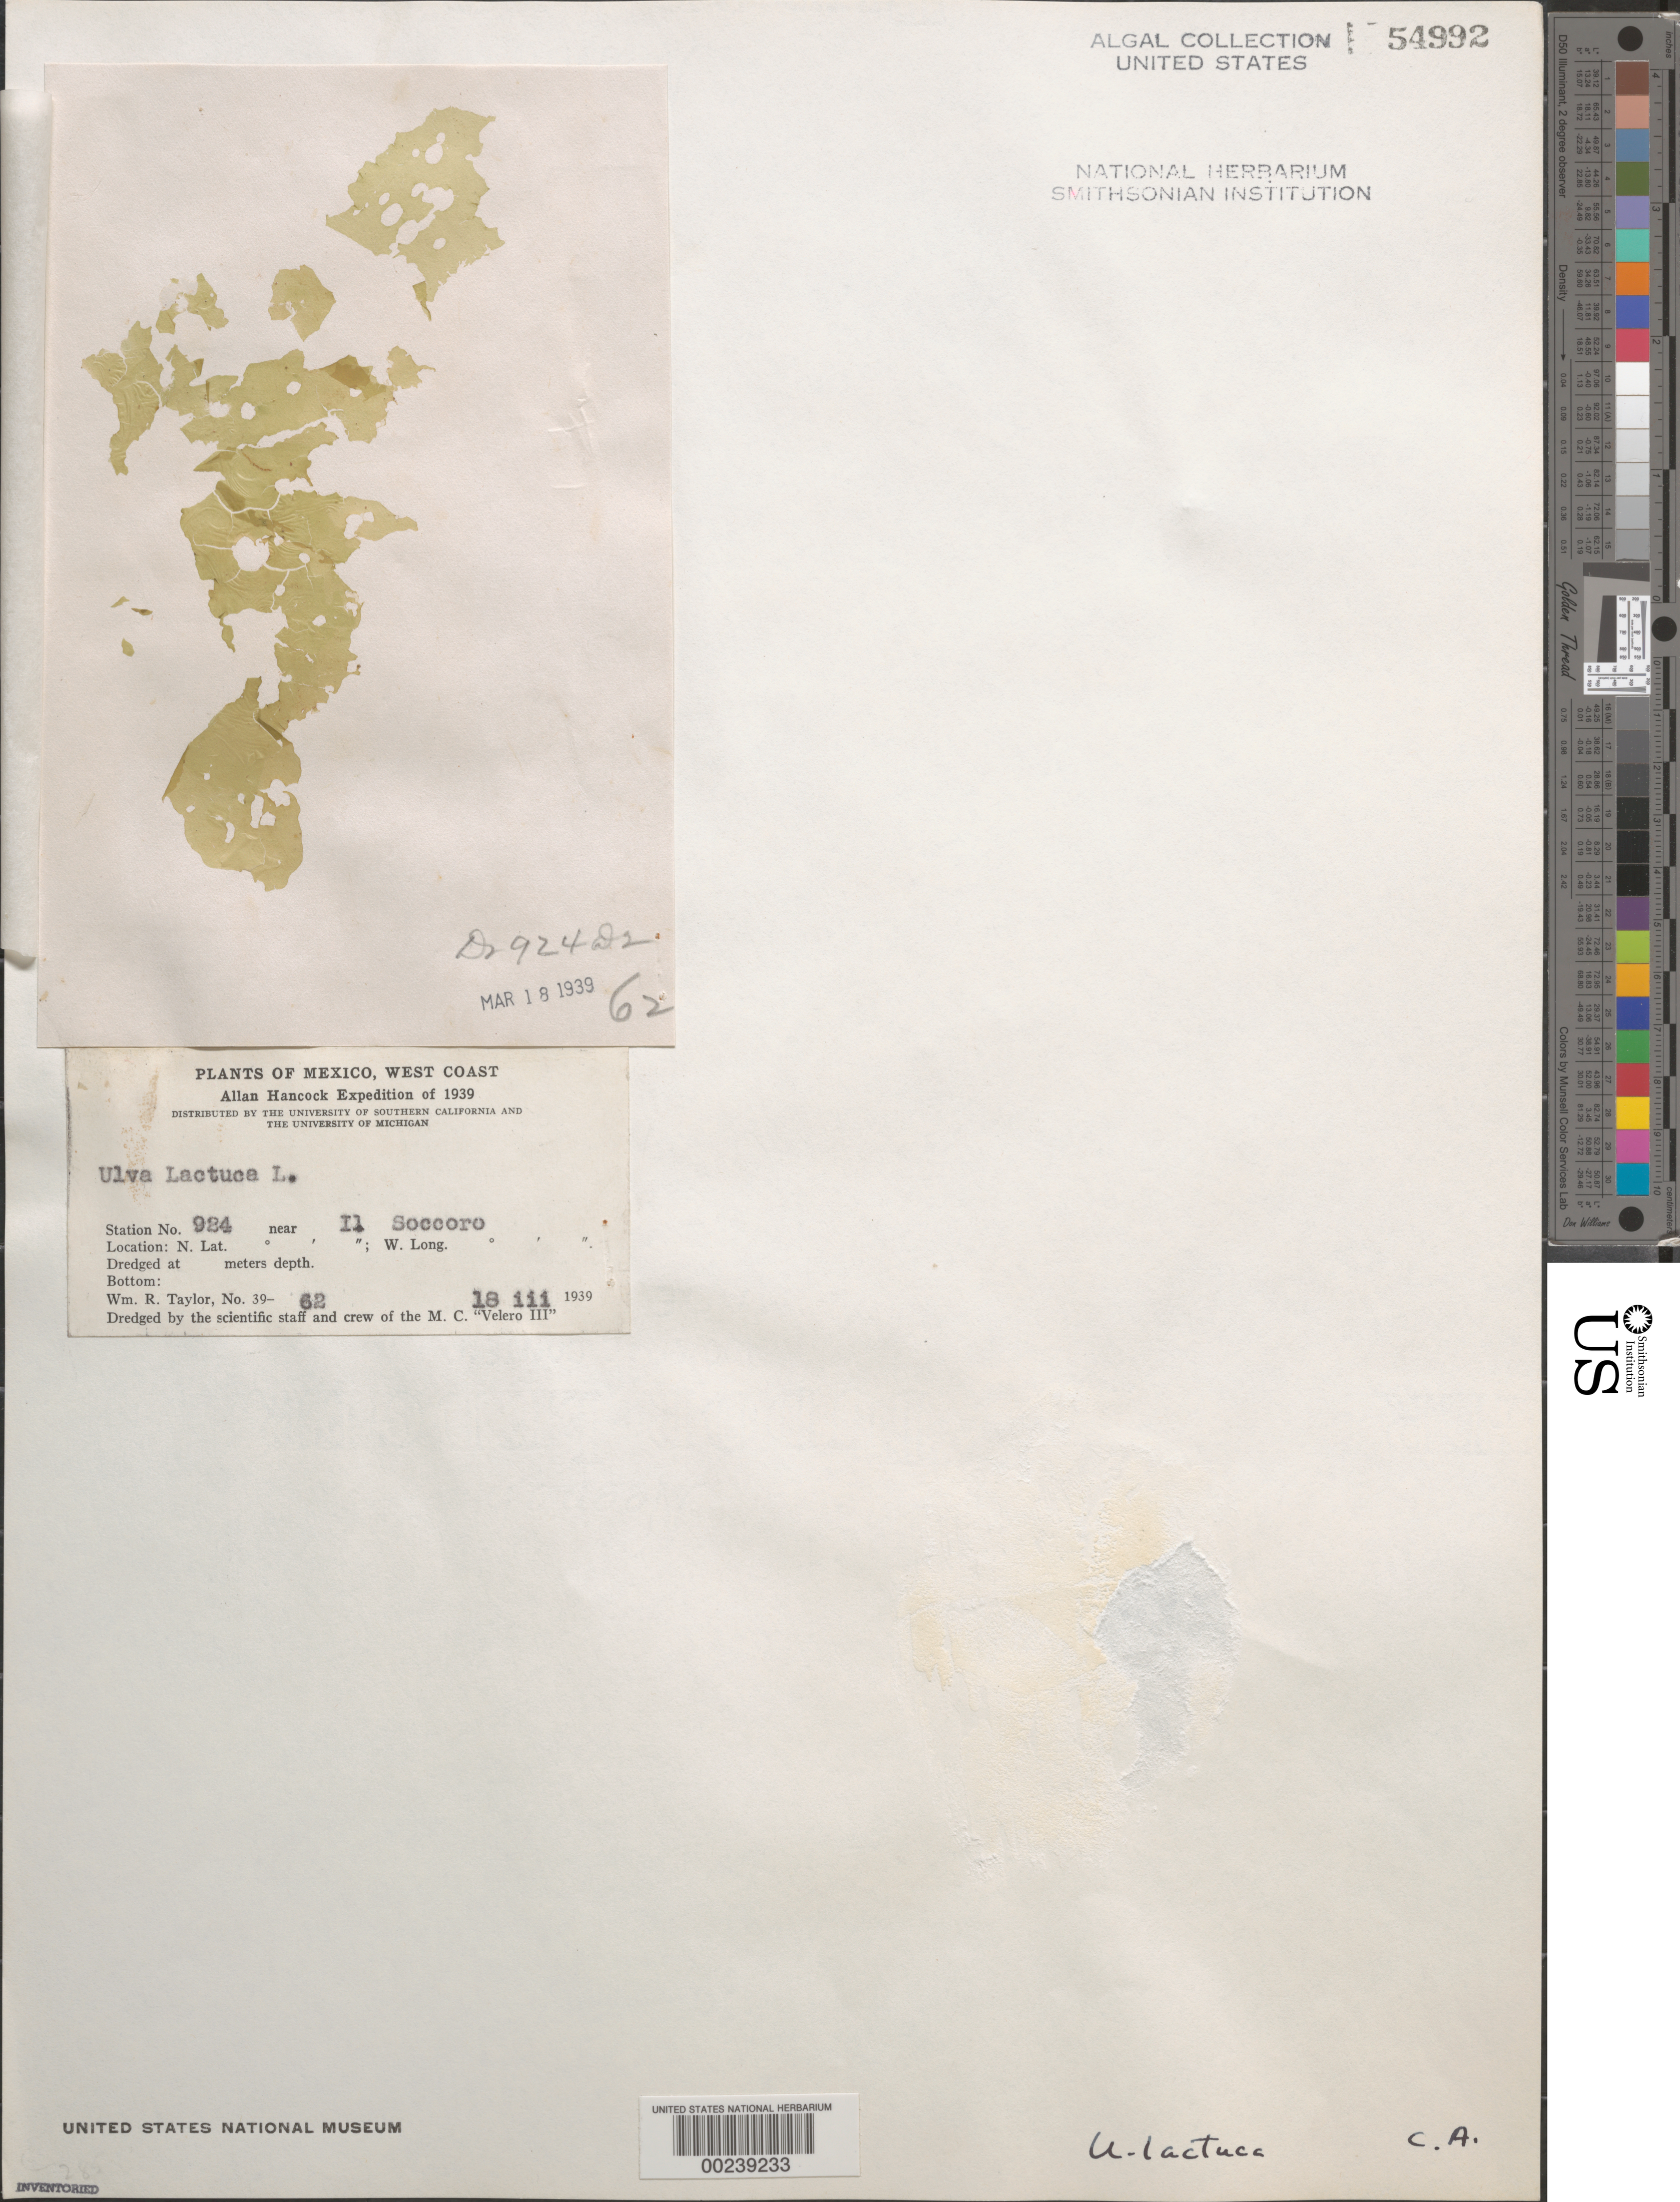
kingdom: Plantae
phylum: Chlorophyta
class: Ulvophyceae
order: Ulvales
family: Ulvaceae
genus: Ulva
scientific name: Ulva lactuca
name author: L.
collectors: W. R. Taylor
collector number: WRT 39-62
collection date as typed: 18 Mar 1939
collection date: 1939-03-18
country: Mexico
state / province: Colima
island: Isla Socorro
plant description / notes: Allan Hancock Expedition of 1939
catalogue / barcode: US 54992